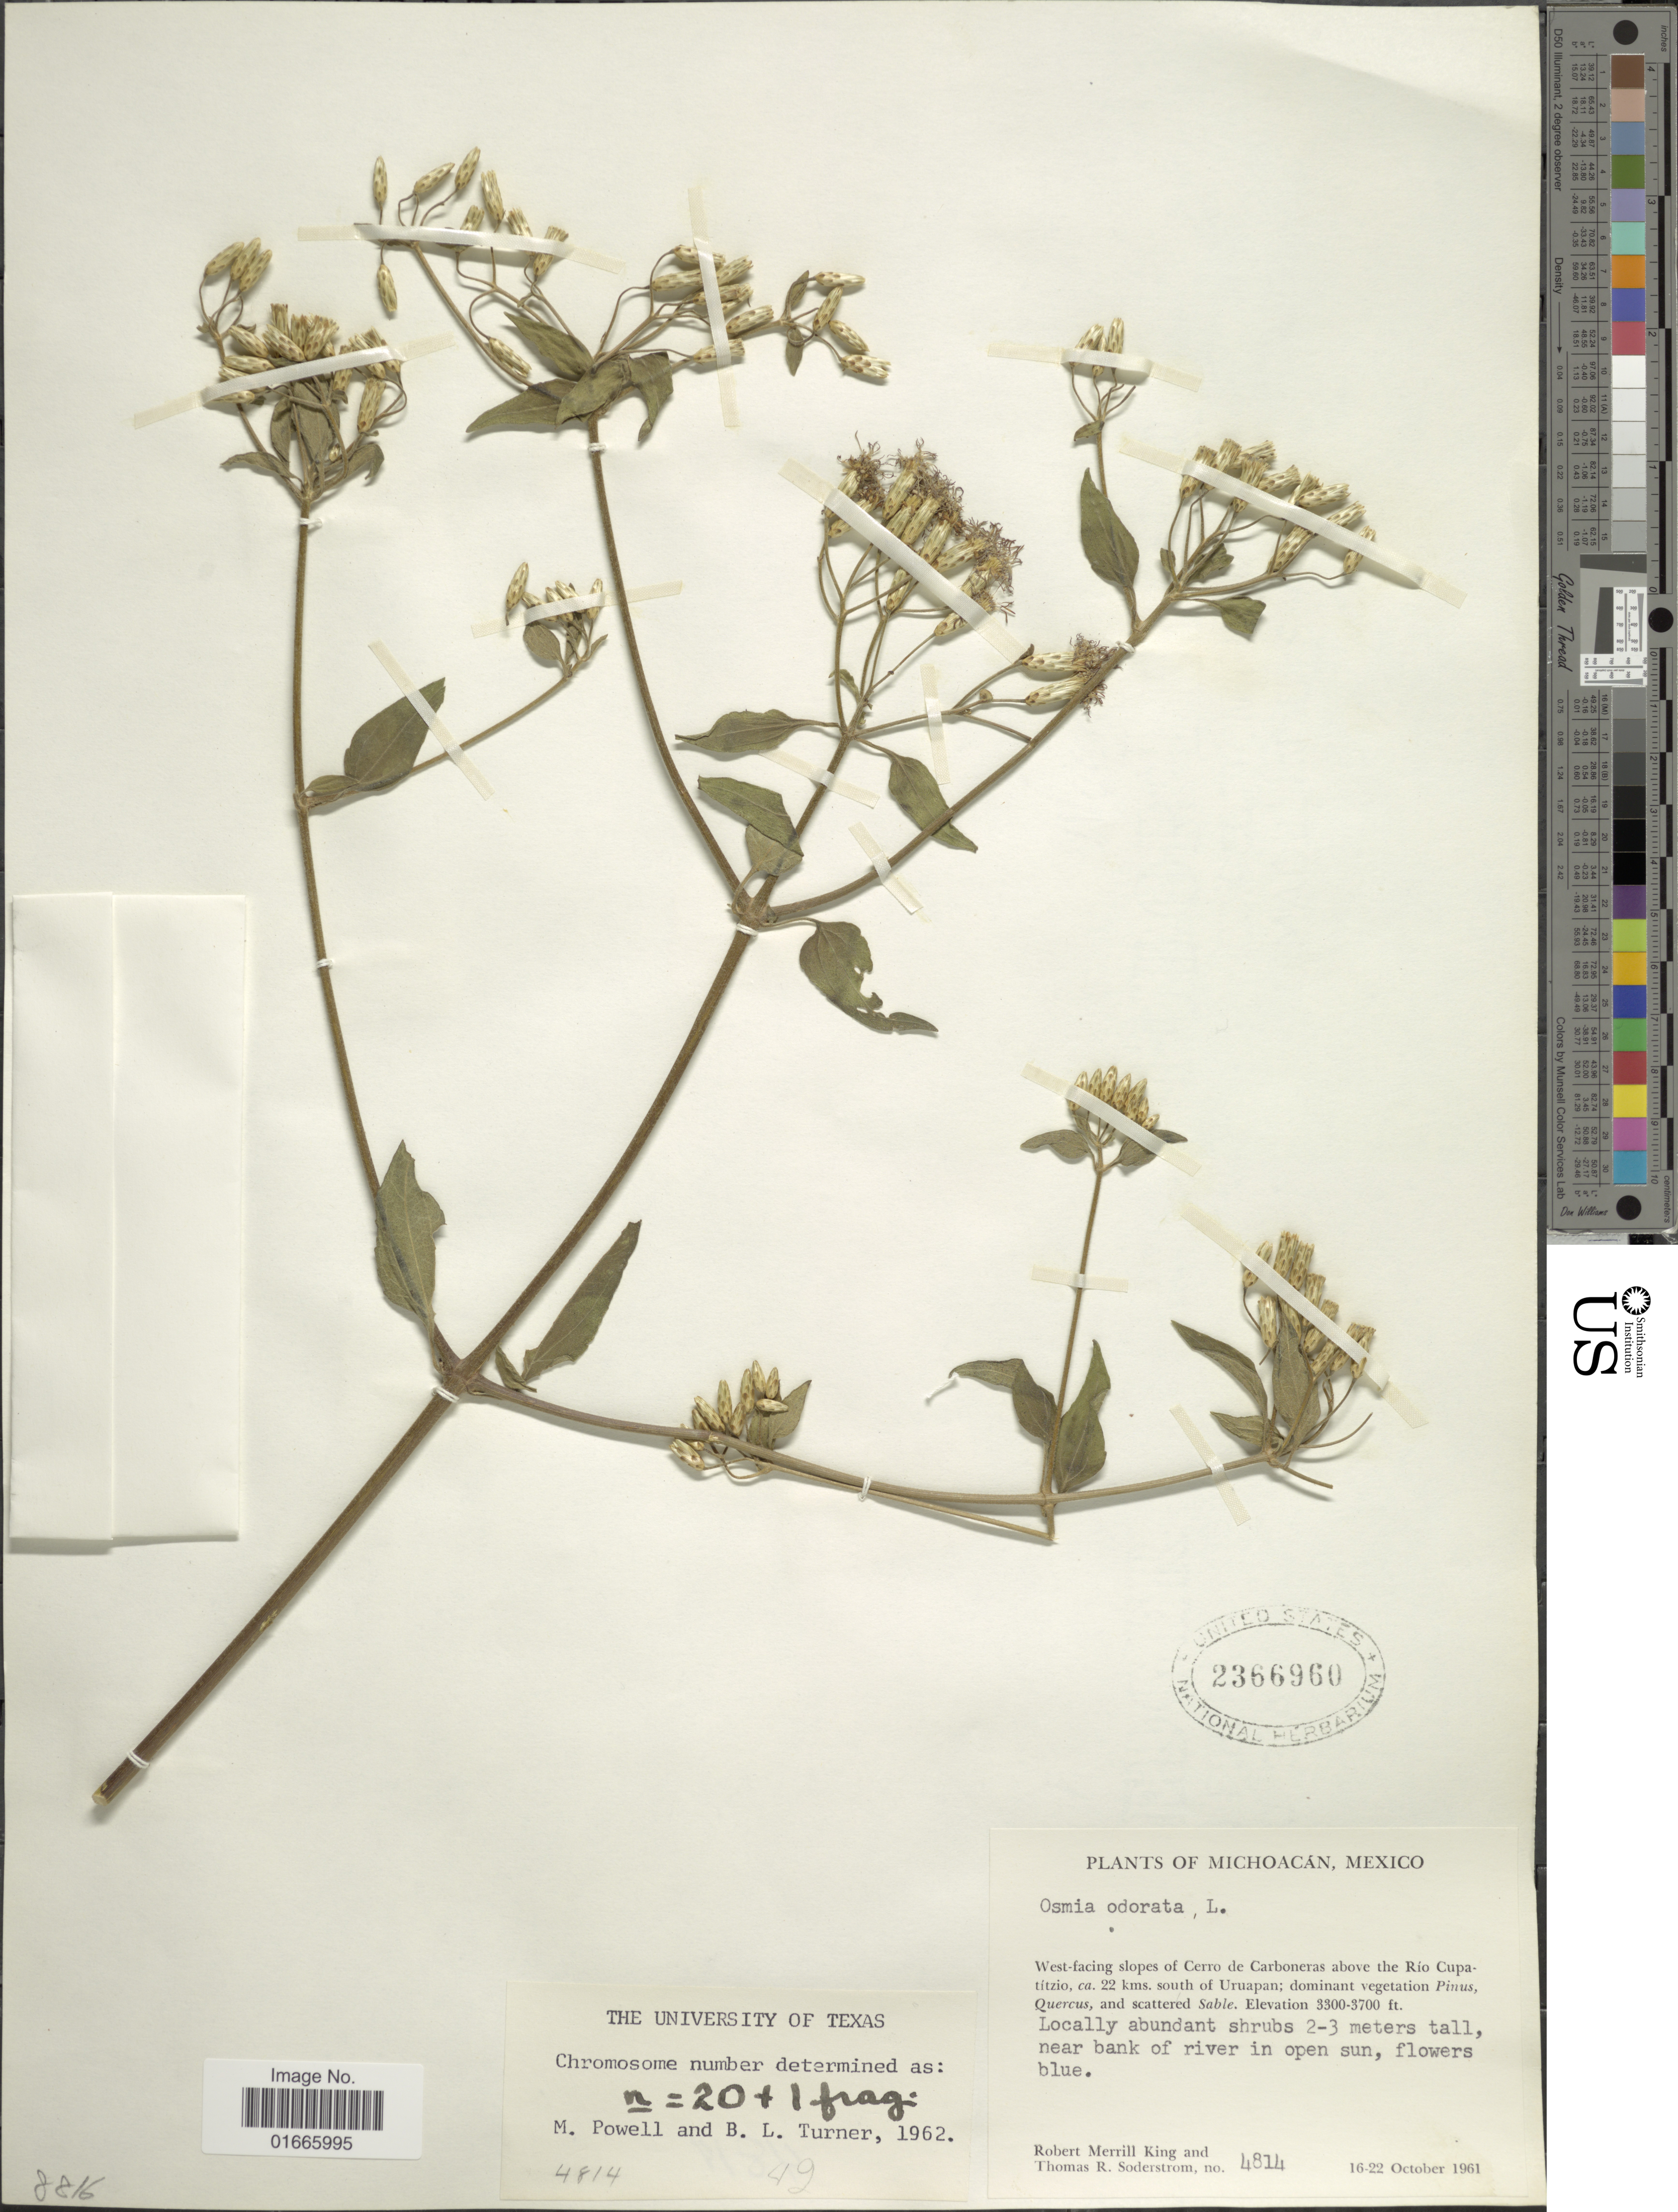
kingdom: Plantae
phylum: Tracheophyta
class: Magnoliopsida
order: Asterales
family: Asteraceae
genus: Chromolaena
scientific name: Chromolaena odorata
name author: (L.) R.M. King & H. Rob.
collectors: R. M. King & T. R. Soderstrom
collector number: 4814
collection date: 1961-10-16/1961-10-22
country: Mexico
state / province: Michoacán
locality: West-facing slopes of Cerro de Carboneras above the Rio Cupatitzio, ca. 22 kms. south of Uruapan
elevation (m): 1006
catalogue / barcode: US 2366960